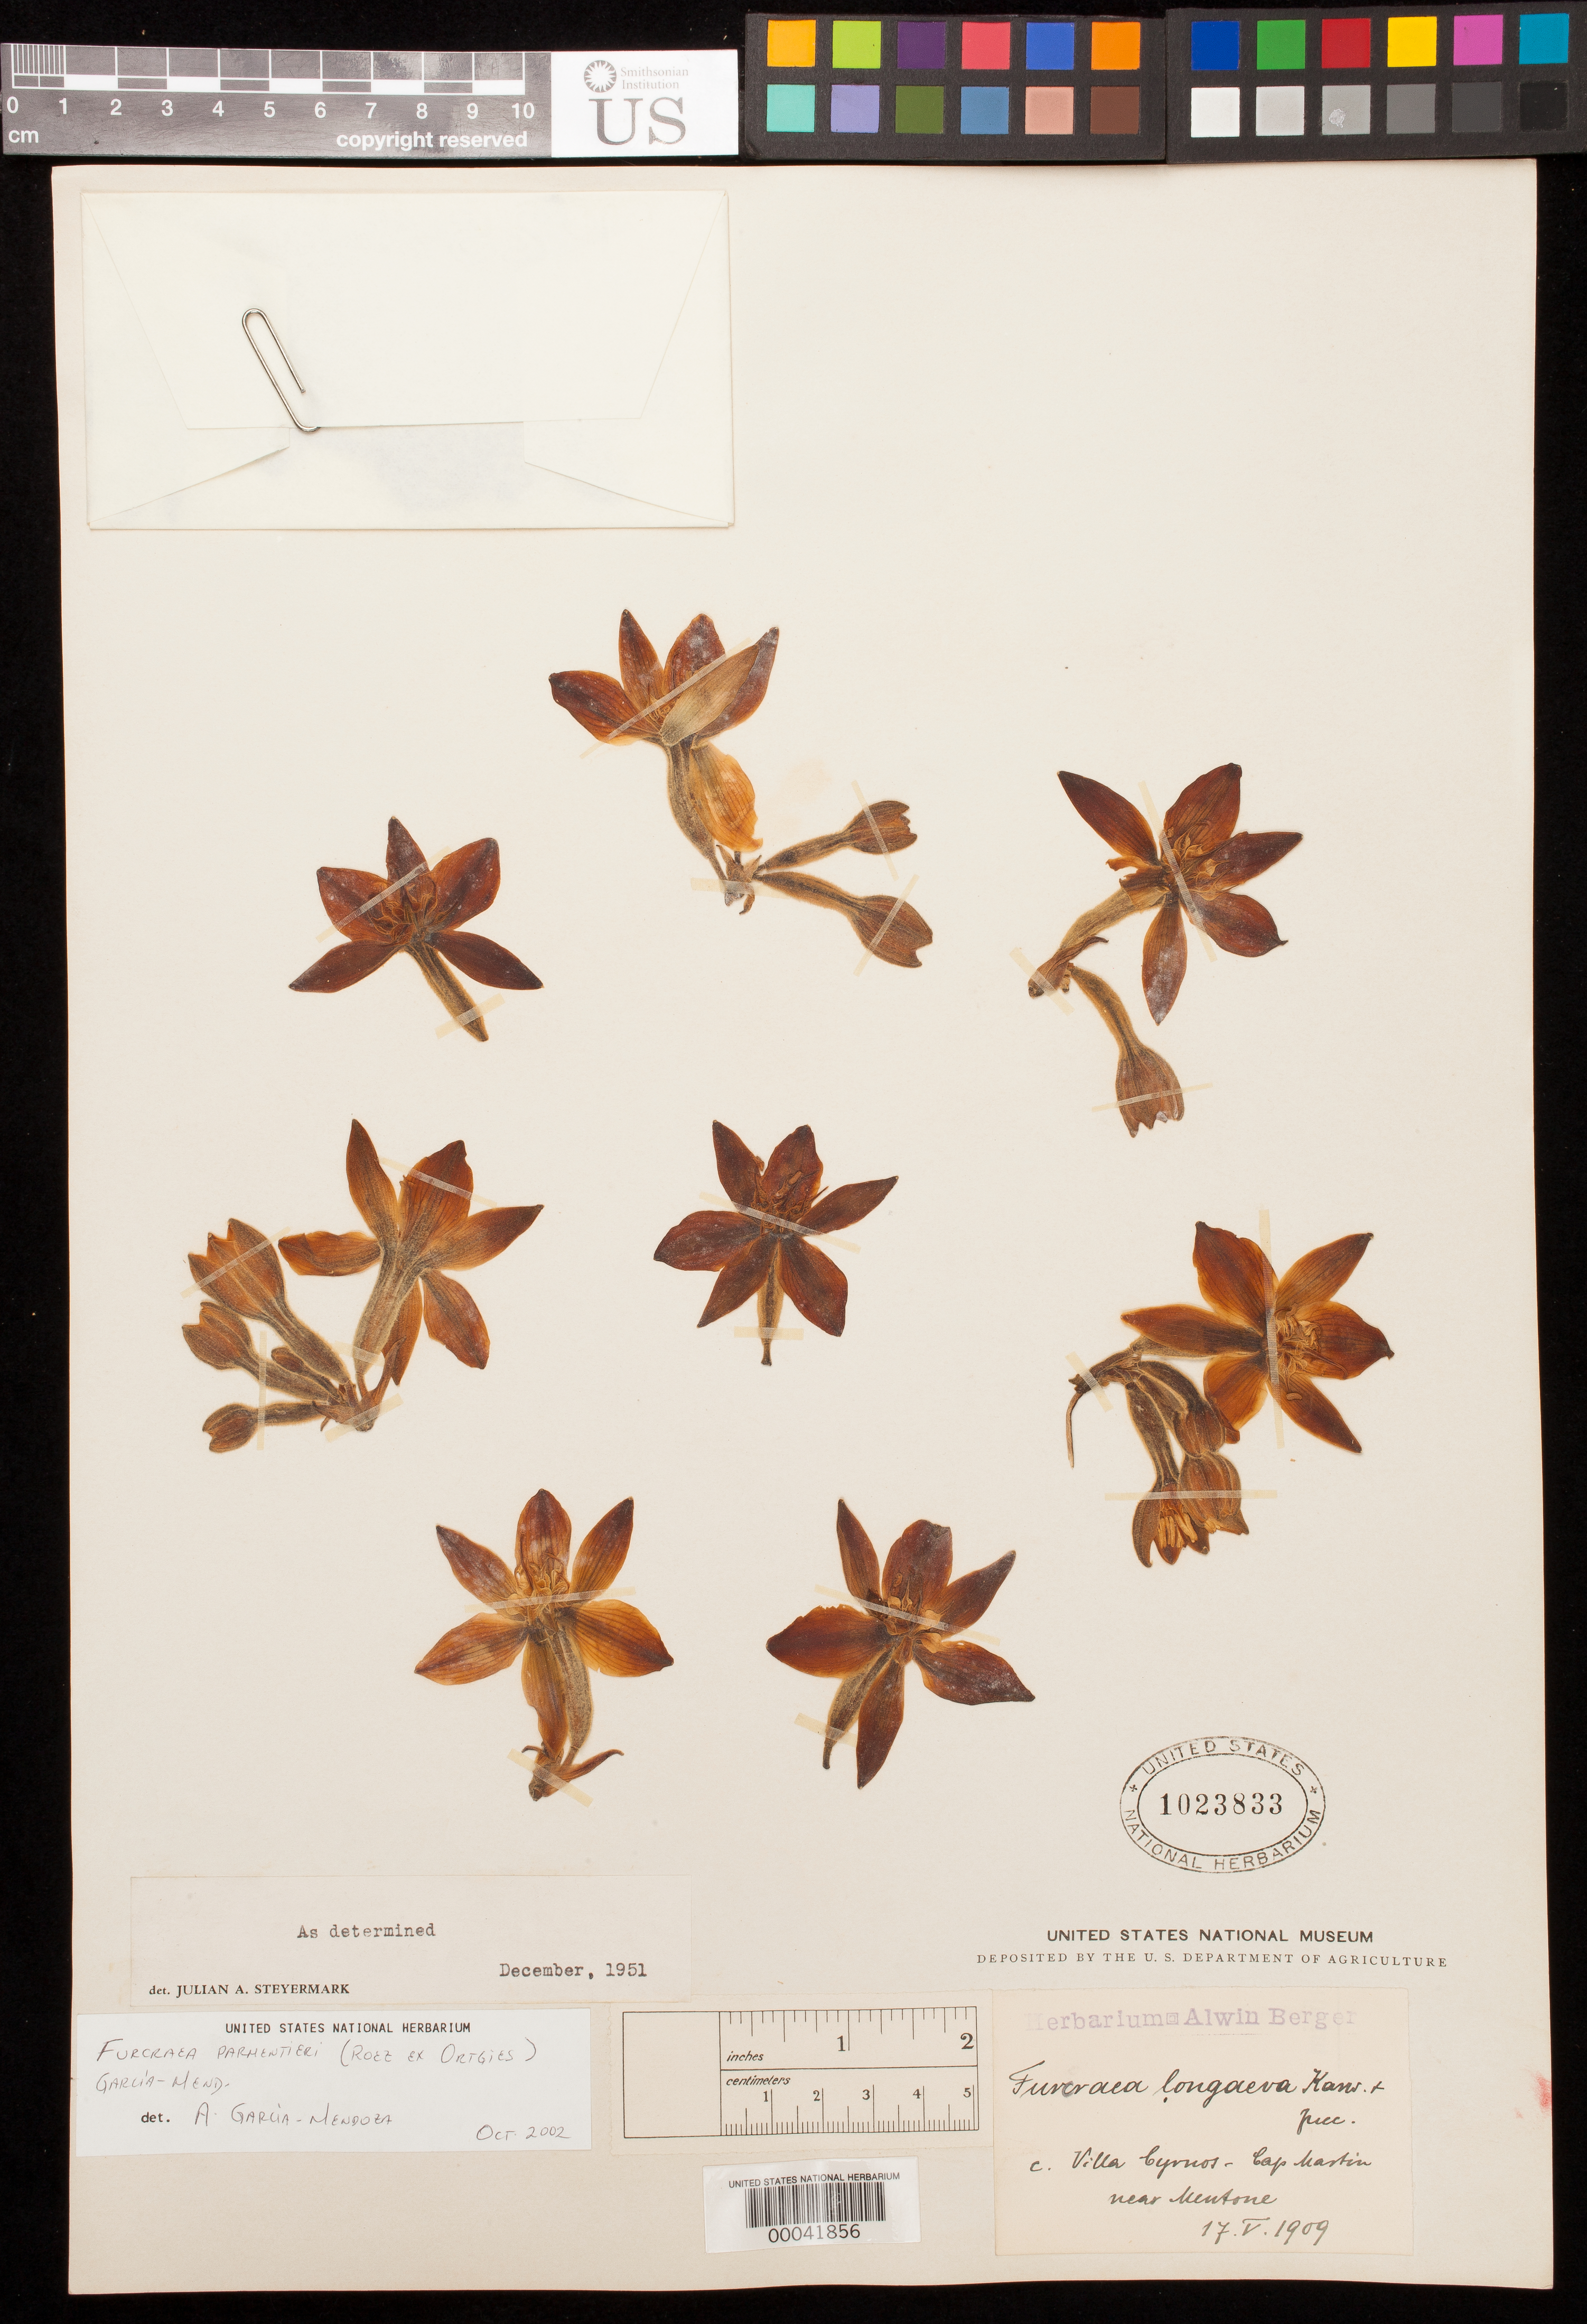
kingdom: Plantae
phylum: Tracheophyta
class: Liliopsida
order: Asparagales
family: Asparagaceae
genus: Furcraea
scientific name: Furcraea parmentieri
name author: (Roezl) García-Mend.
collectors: A. Berger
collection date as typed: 12 May 1909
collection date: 1909-05-12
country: Mexico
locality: E of Monserrat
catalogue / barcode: US 1023833